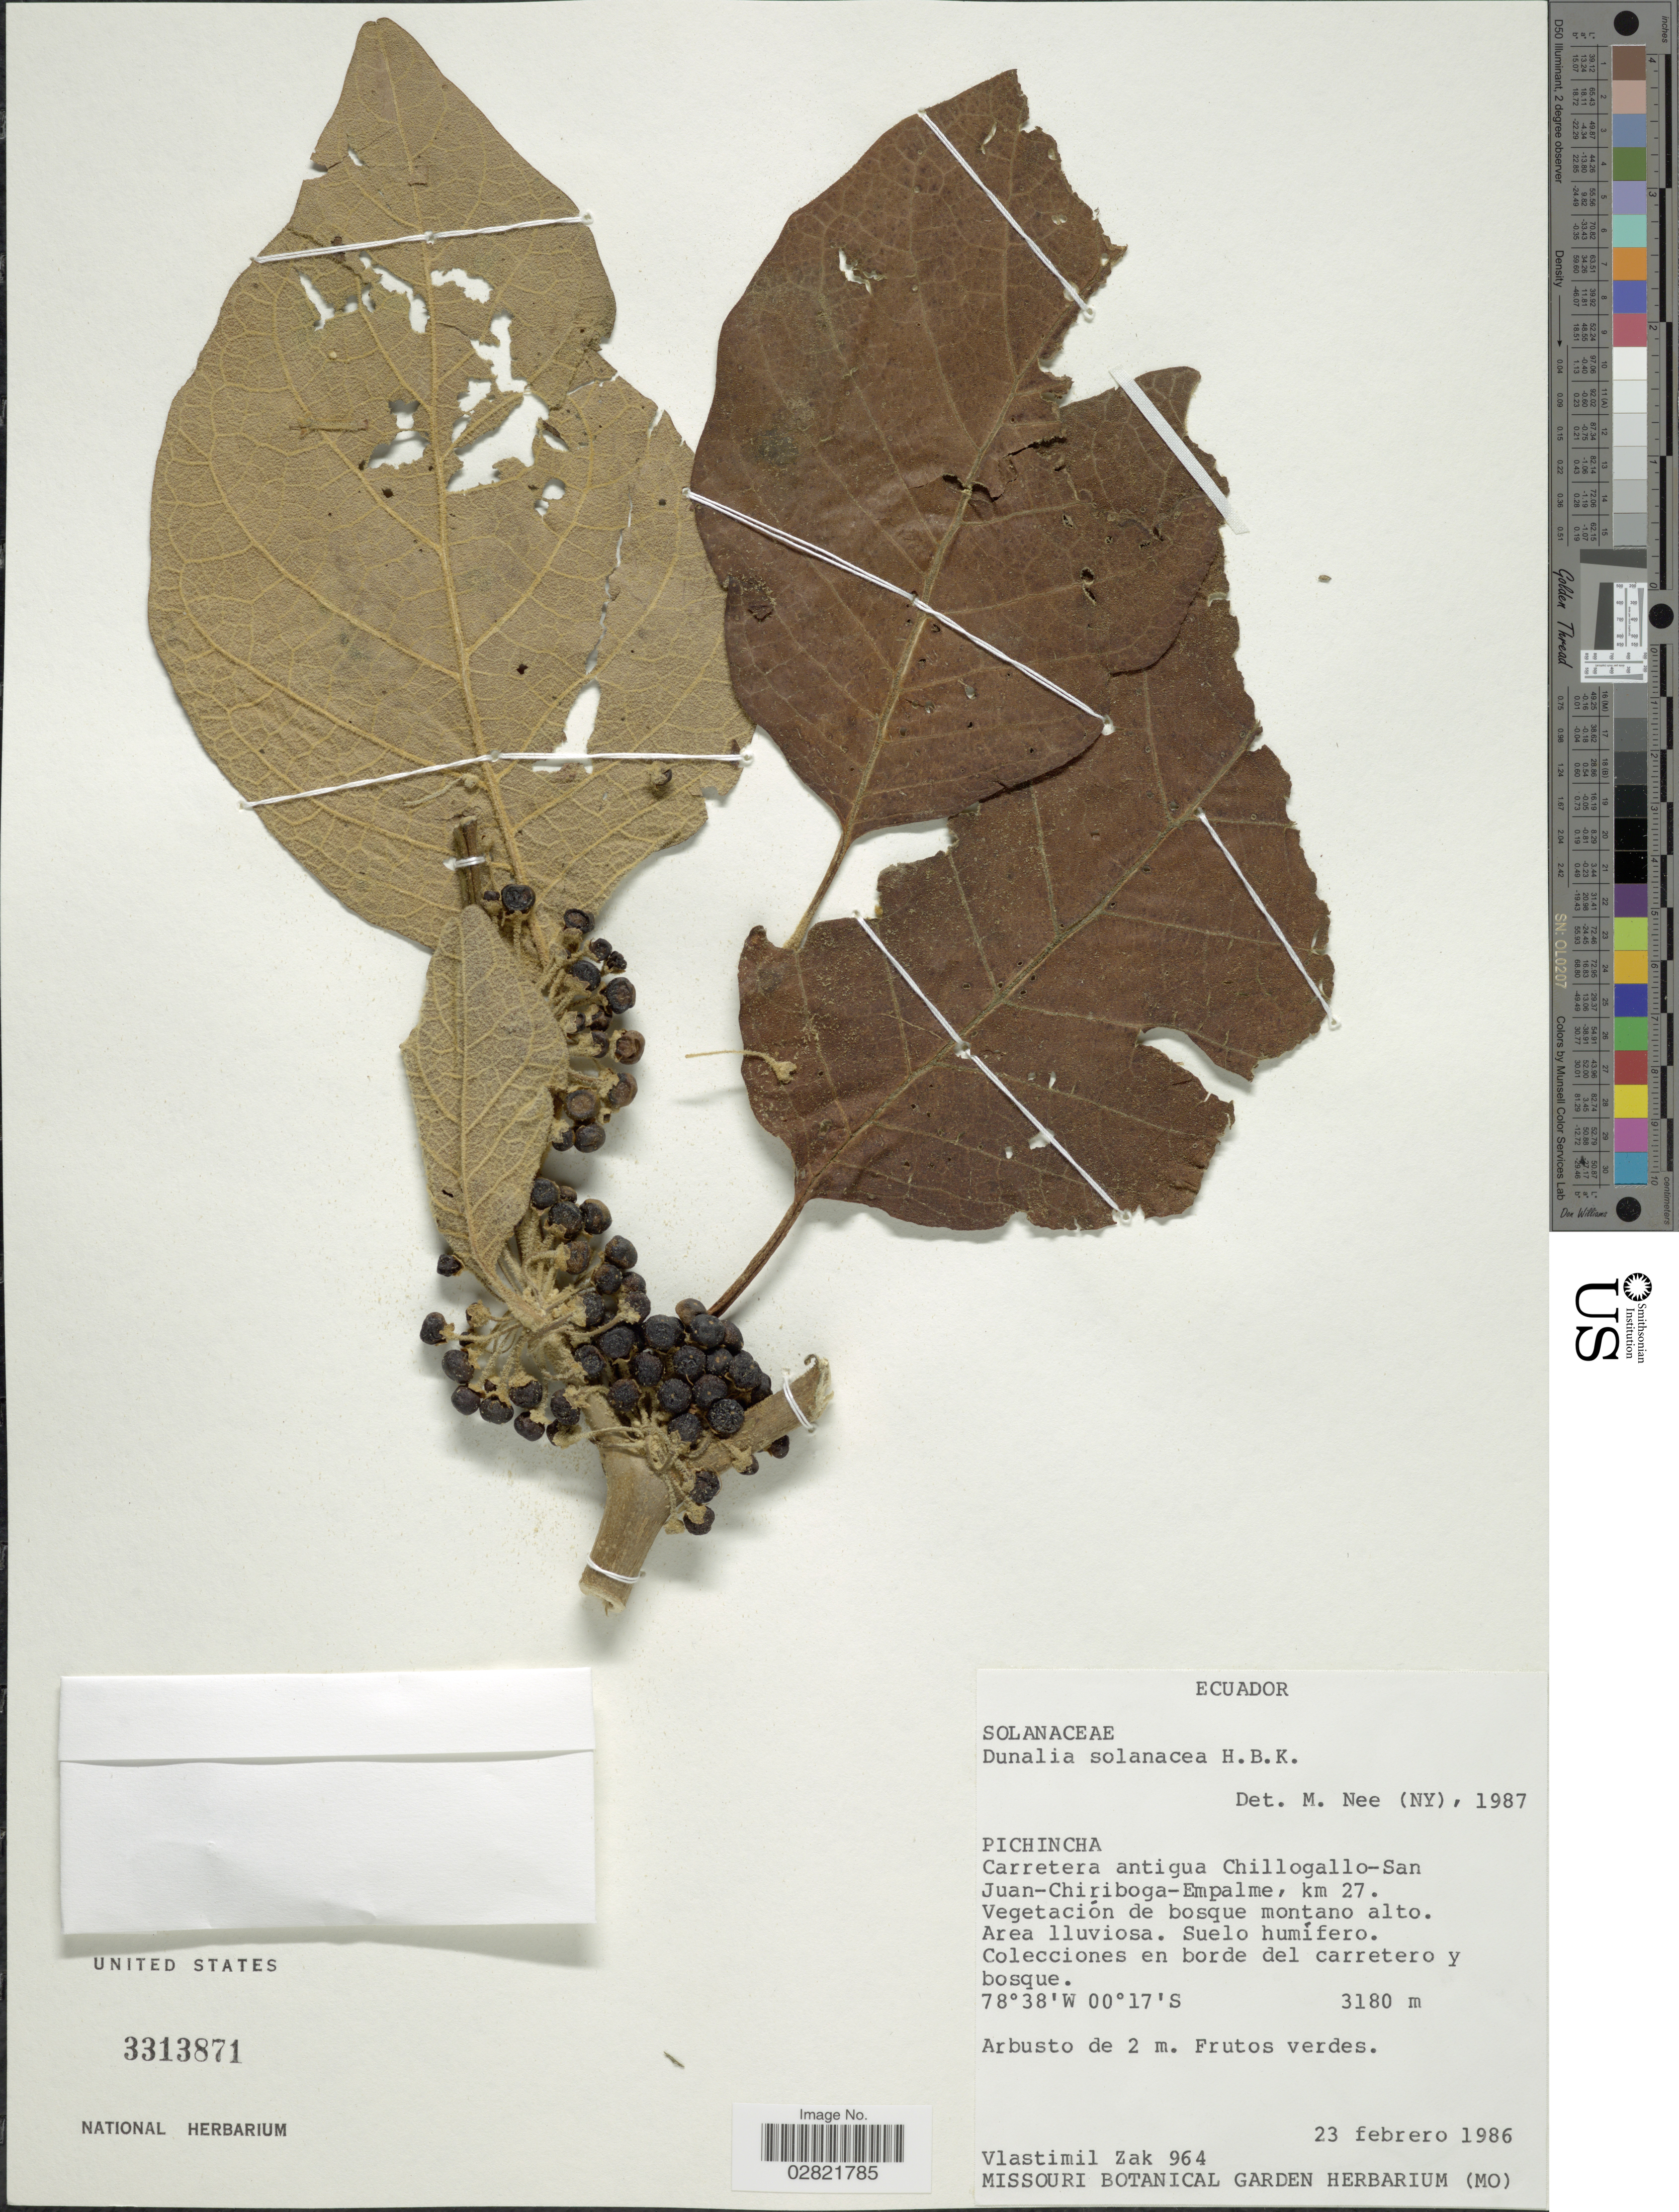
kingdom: Plantae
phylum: Tracheophyta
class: Magnoliopsida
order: Solanales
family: Solanaceae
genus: Dunalia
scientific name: Dunalia solanacea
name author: Kunth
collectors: V. Zak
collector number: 964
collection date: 1986-02-23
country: Ecuador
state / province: Pichincha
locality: Carretera antigua Chillogallo-San Juan-Chiriboga-Empalme, km 27.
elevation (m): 3180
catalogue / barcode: US 3313871